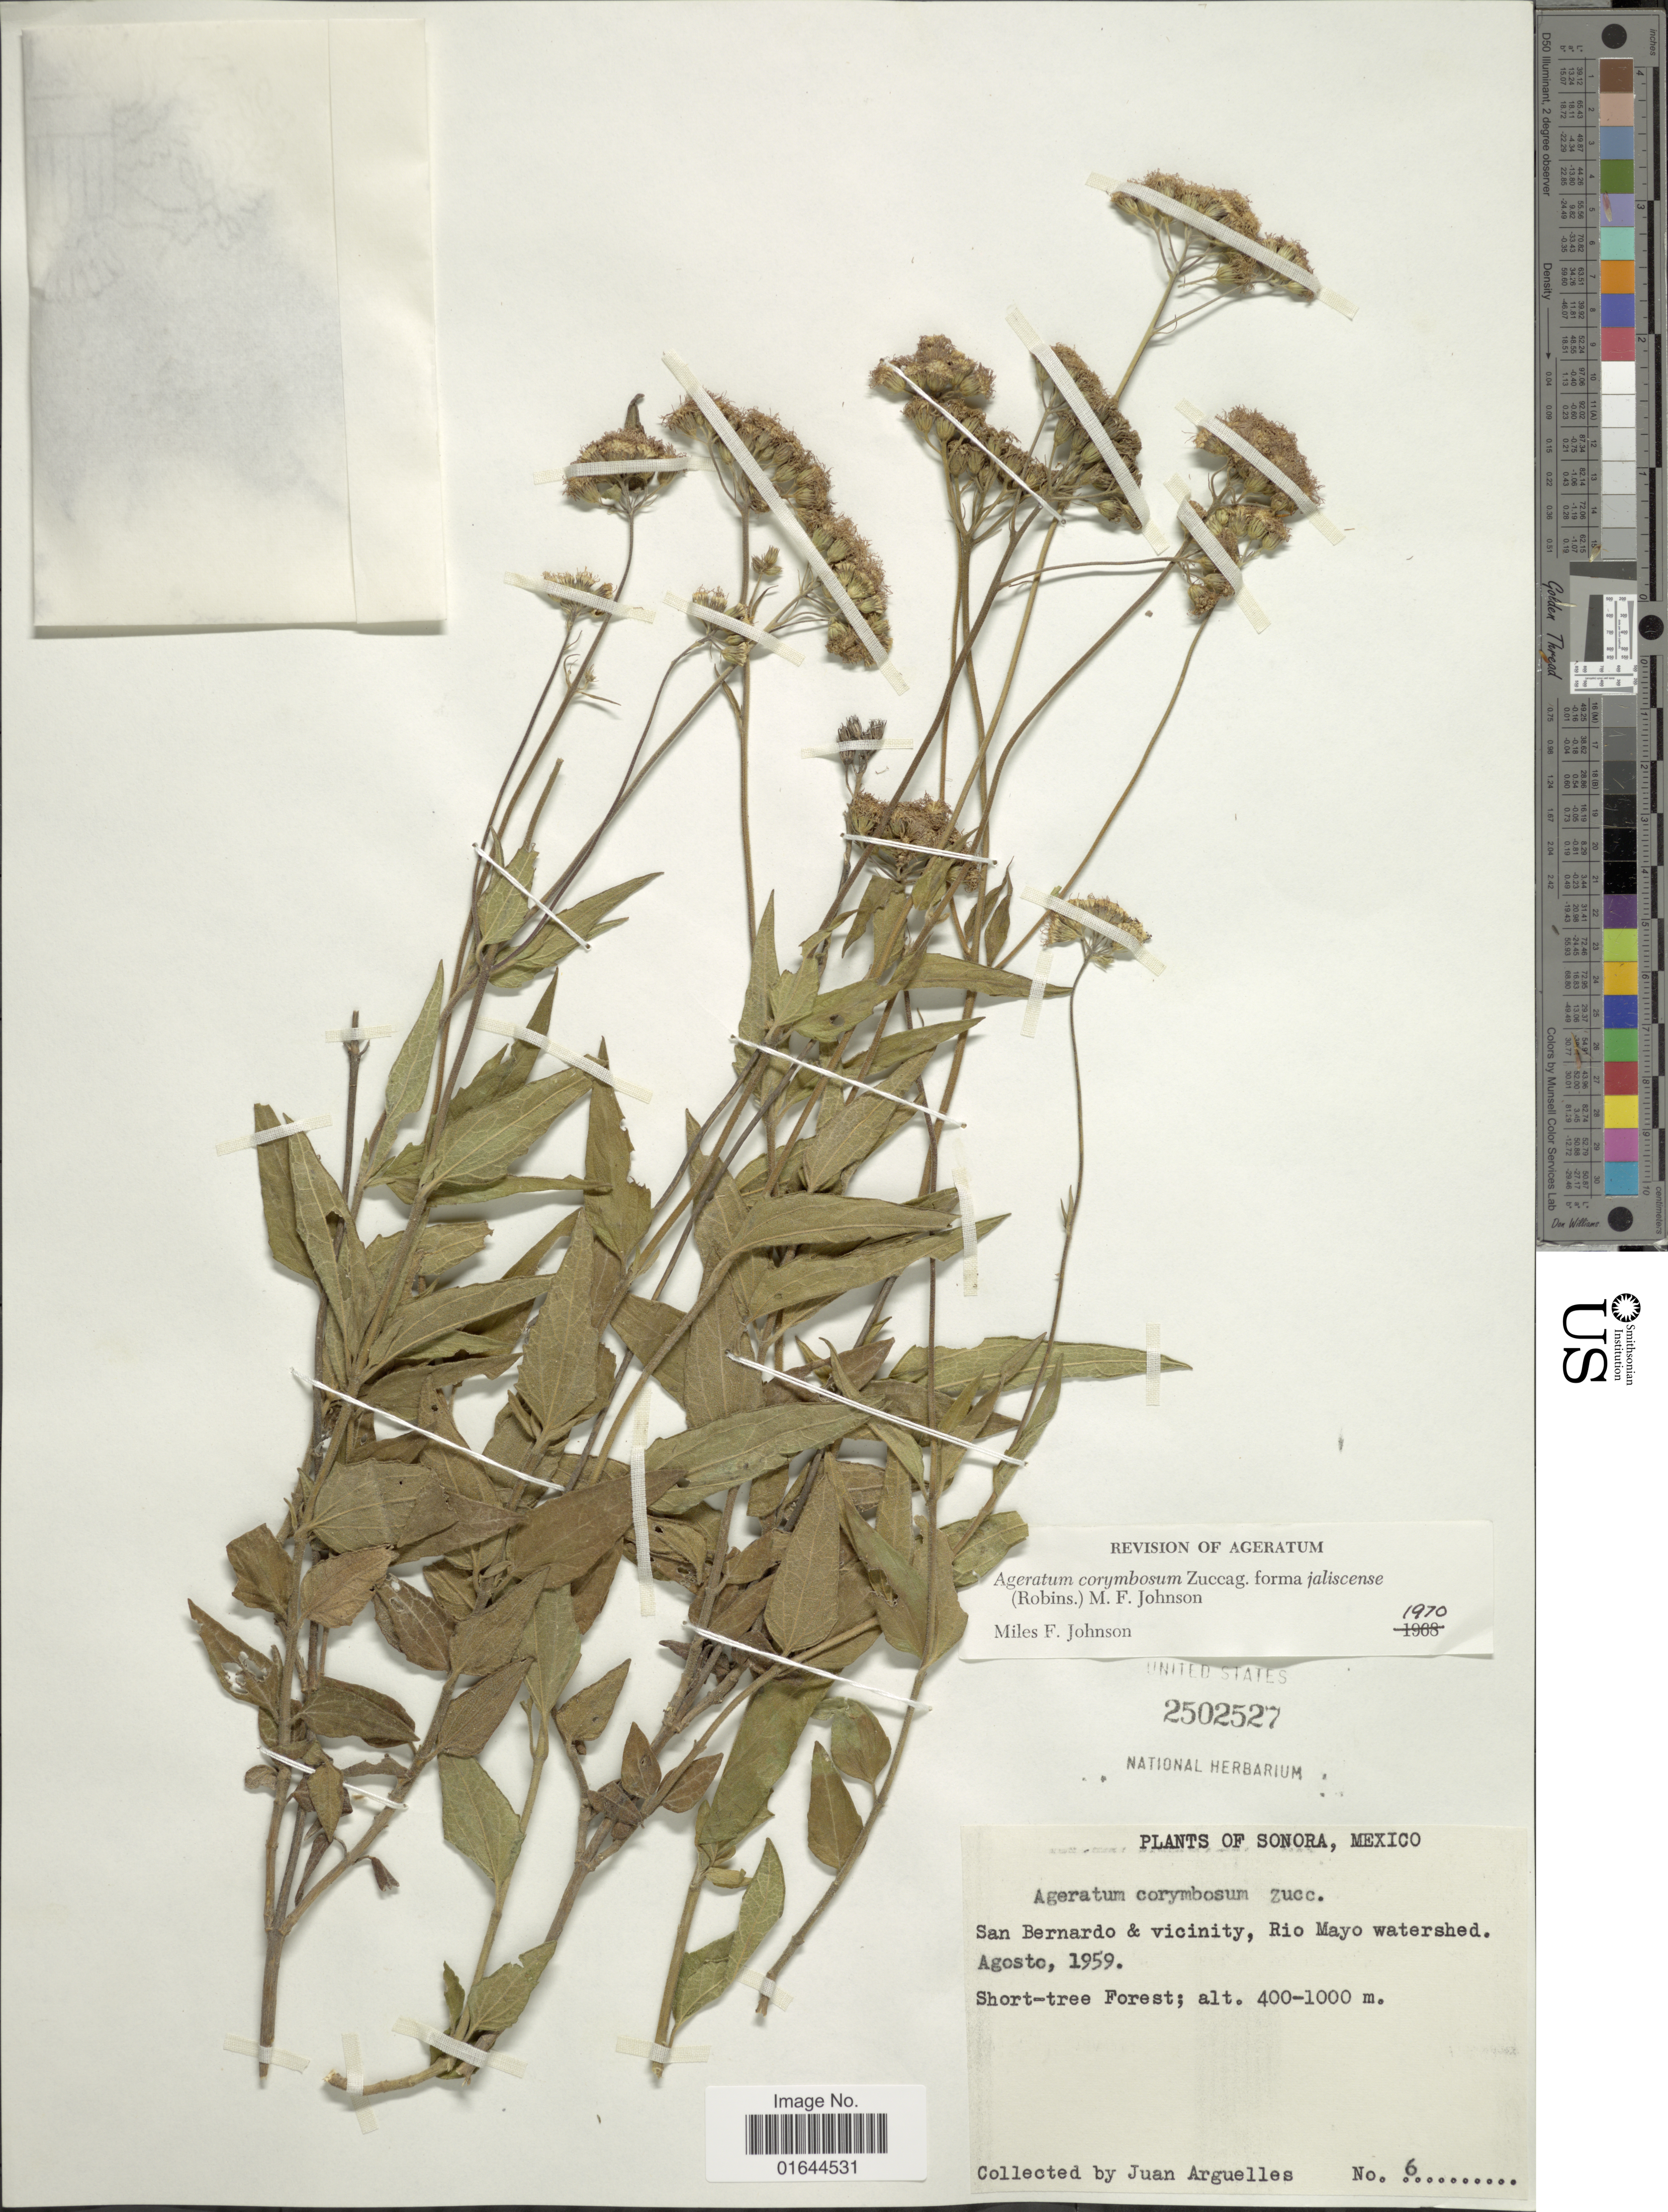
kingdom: Plantae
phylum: Tracheophyta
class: Magnoliopsida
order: Asterales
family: Asteraceae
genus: Ageratum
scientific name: Ageratum corymbosum f. jaliscense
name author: (B.L. Rob.) M.F. Johnson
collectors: J. Arguelles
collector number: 6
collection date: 1959-08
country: Mexico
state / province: Sonora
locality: Sonora, Mexico. San Bernardo & vicinity, Rio Mayo watershed.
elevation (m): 400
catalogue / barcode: US 2502527